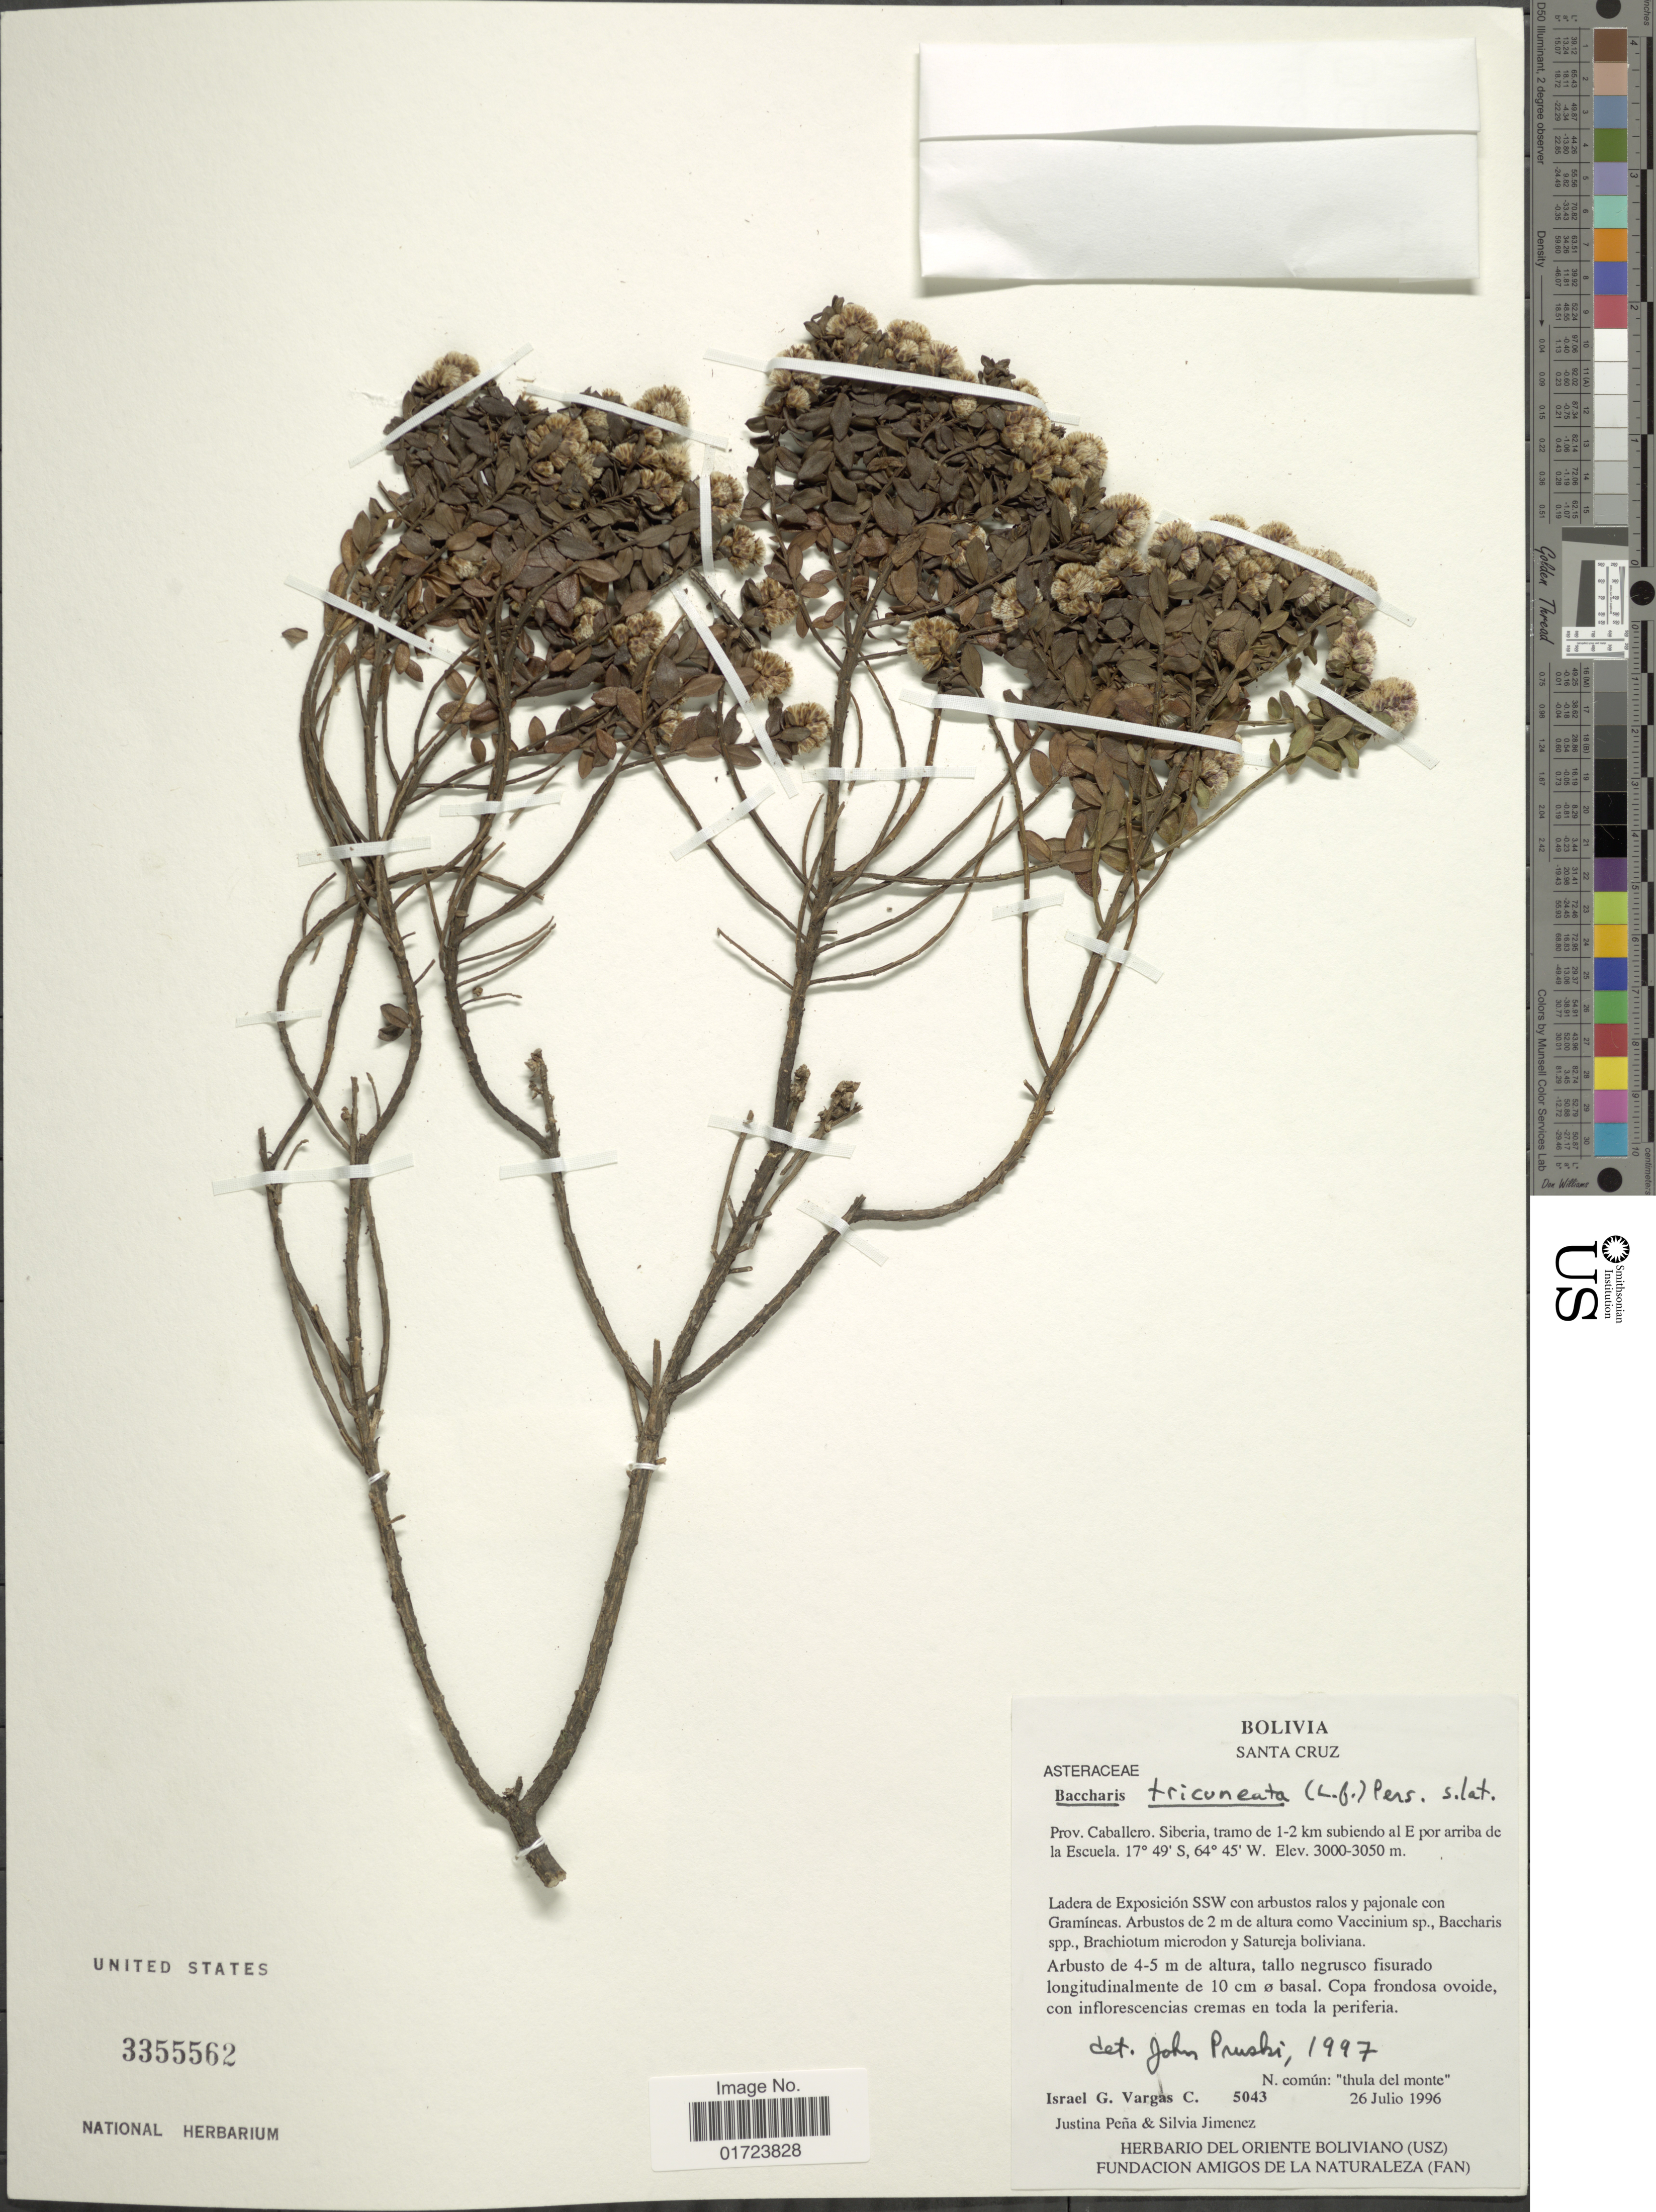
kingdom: Plantae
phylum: Tracheophyta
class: Magnoliopsida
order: Asterales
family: Asteraceae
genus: Baccharis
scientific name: Baccharis tricuneata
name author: (L. f.) Pers.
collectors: I. G. Vargas C.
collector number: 5043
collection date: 1996-07-26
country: Bolivia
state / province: Santa Cruz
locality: Prov. Caballero, Siberia, tramo de 1-2 km subiedo al E por arriba de la Escuela.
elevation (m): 3000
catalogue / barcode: US 3355562